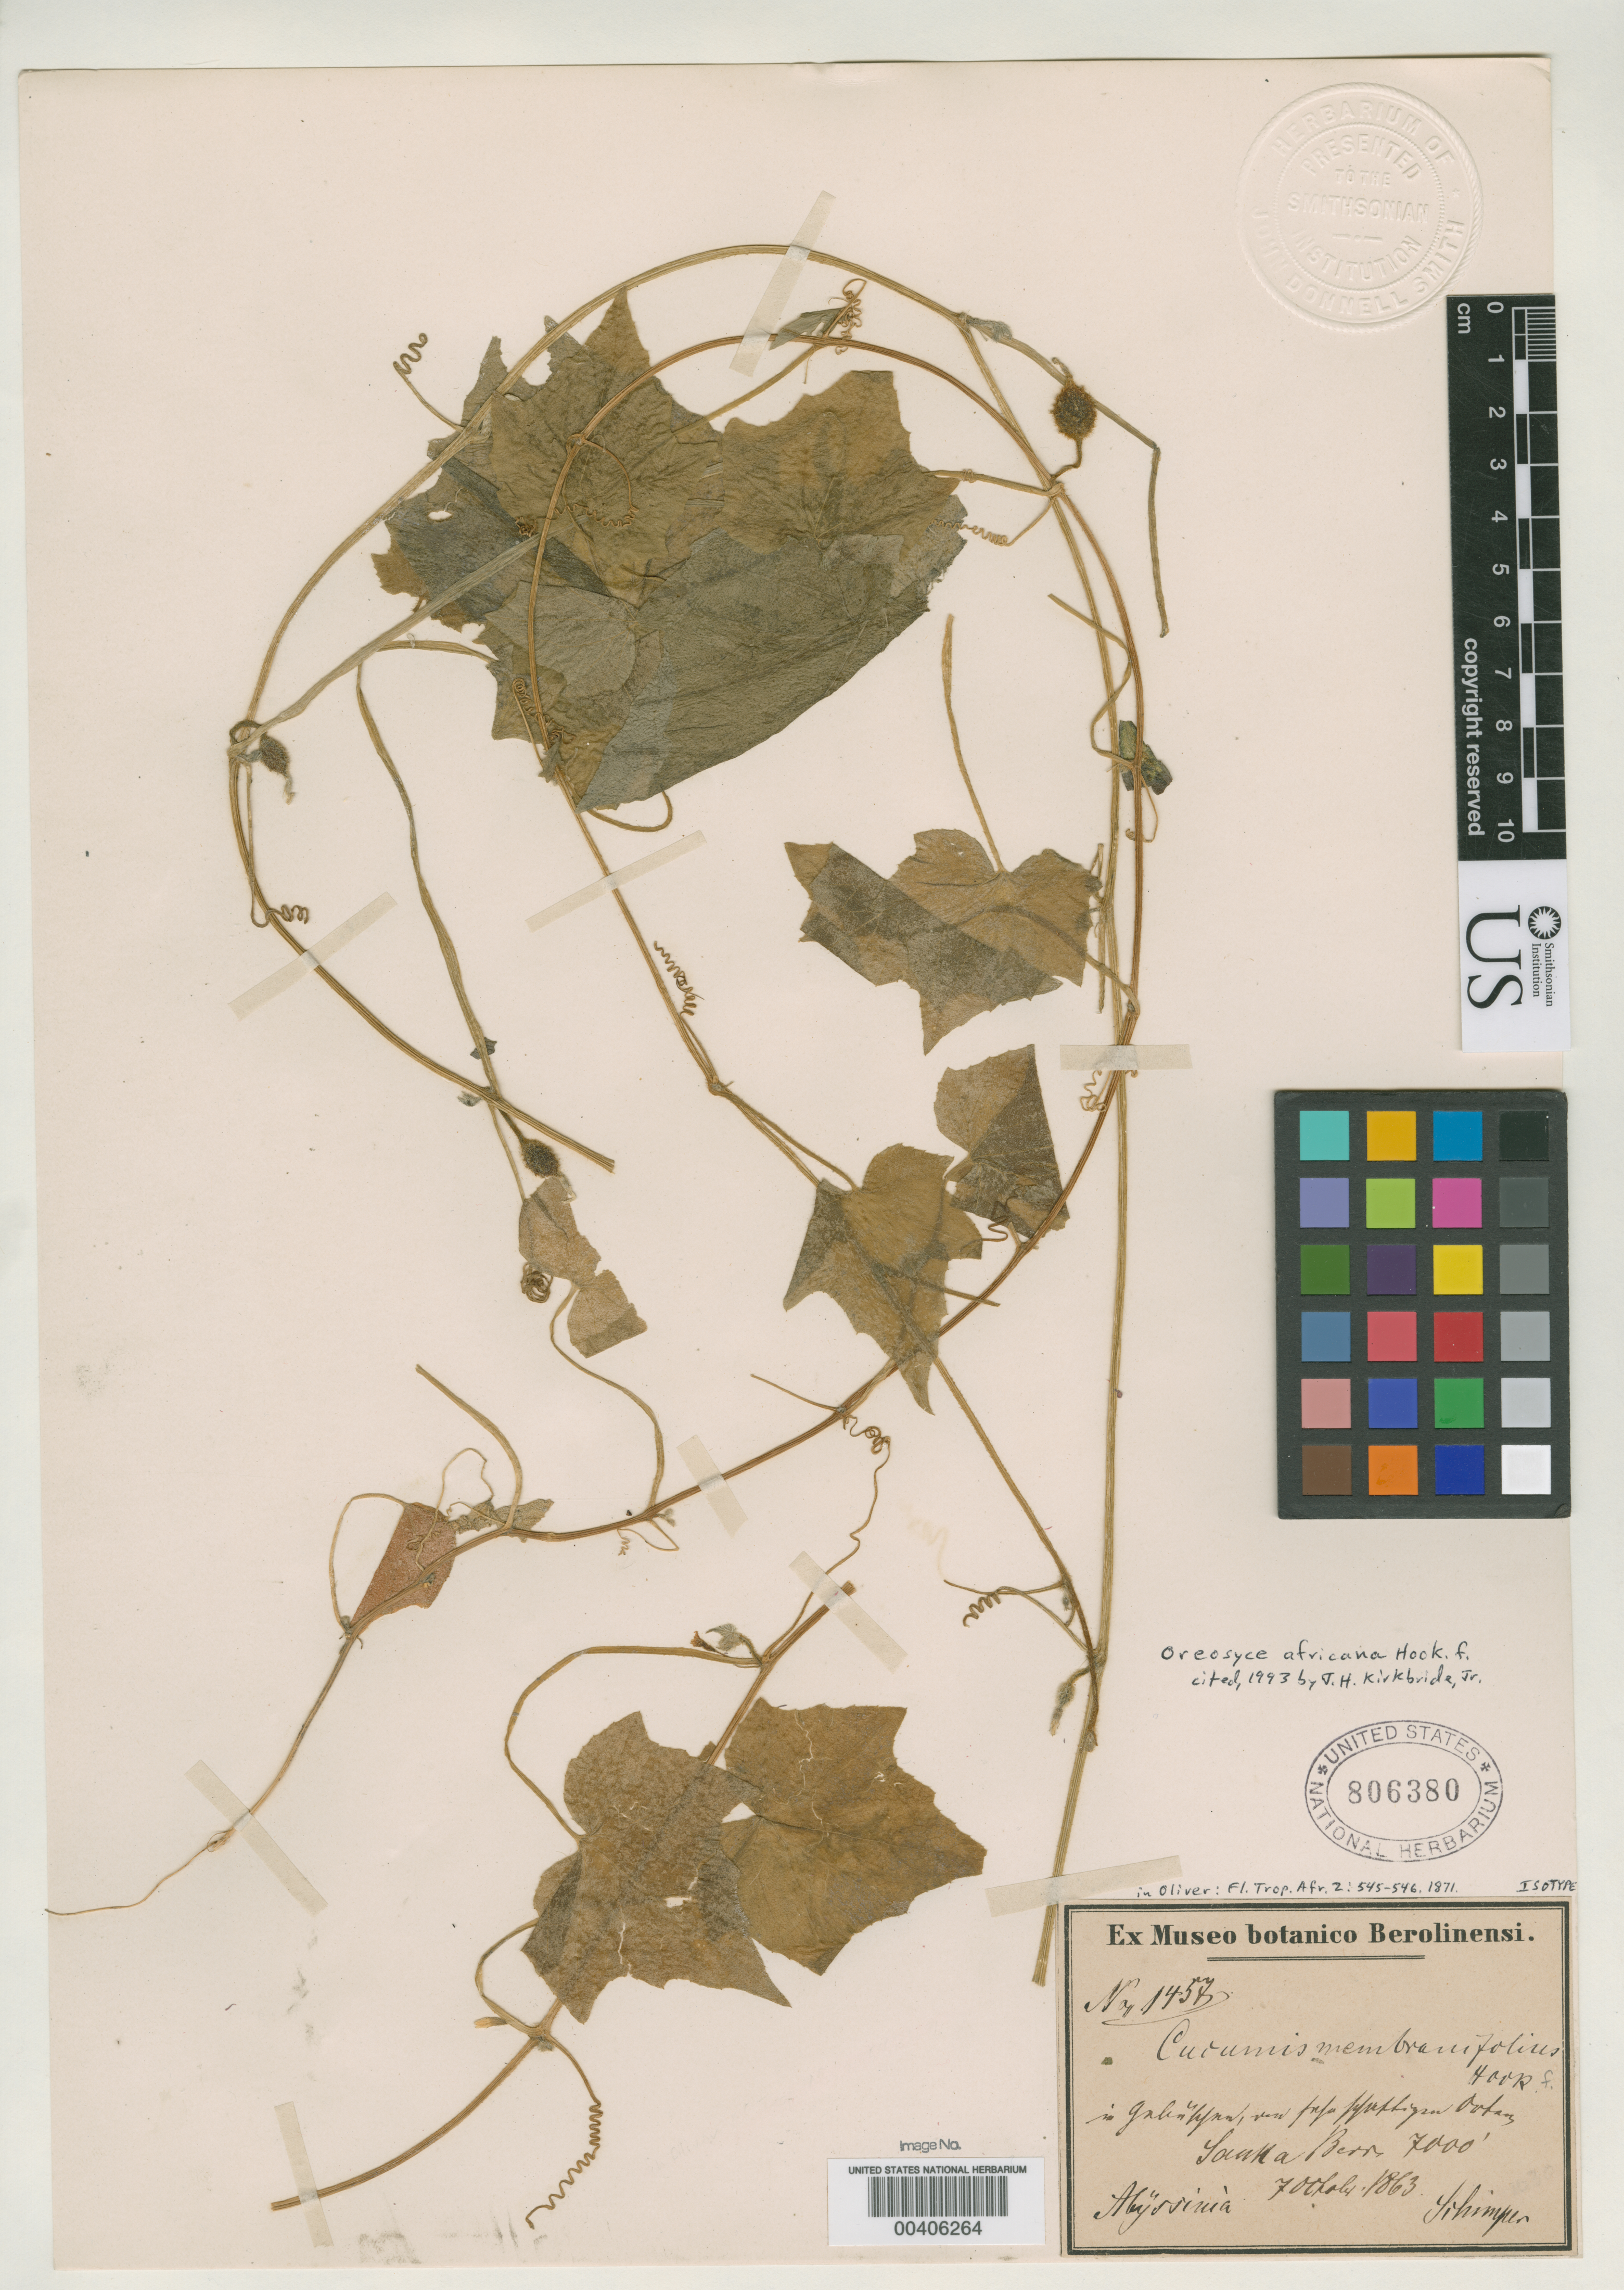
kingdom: Plantae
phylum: Tracheophyta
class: Magnoliopsida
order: Cucurbitales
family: Cucurbitaceae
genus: Cucumis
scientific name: Cucumis membranifolius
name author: Hook. f. in Oliv.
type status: Isotype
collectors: G. W. Schimper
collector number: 1457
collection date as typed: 07 Oct 1863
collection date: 1863-10-07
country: Ethiopia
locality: See protologue for help with locality.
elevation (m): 2134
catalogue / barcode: US 806380